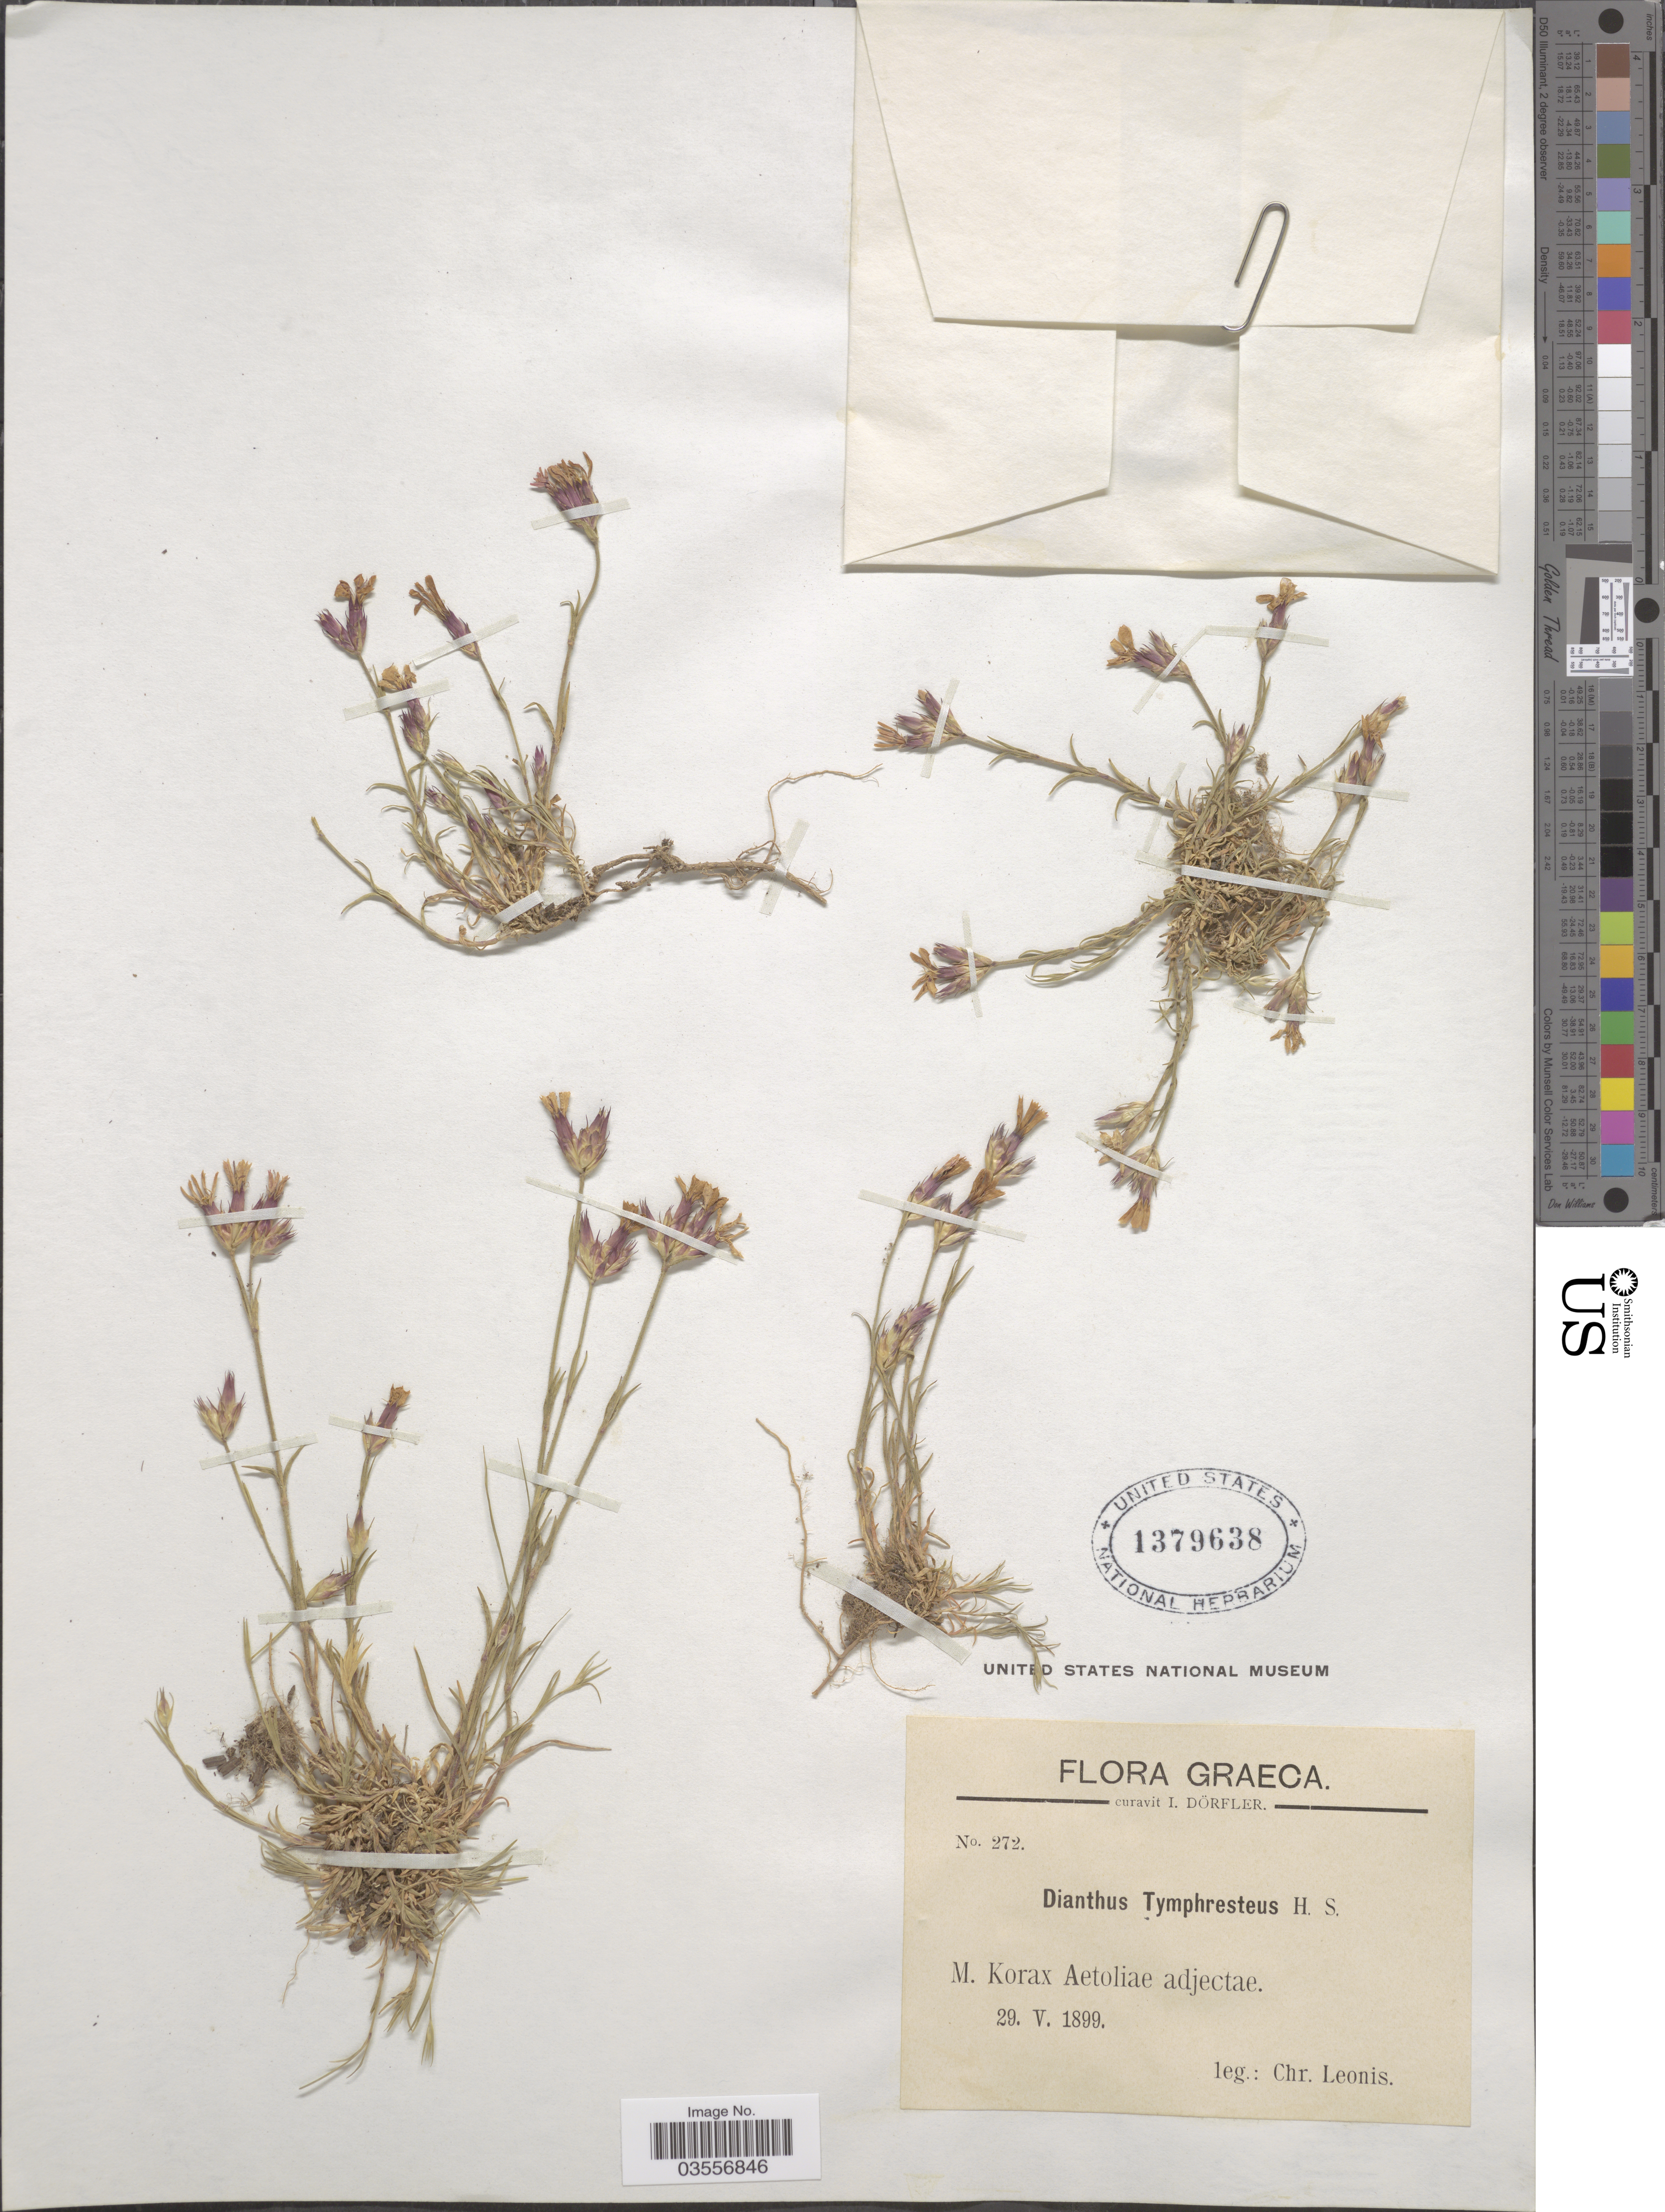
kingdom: Plantae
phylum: Tracheophyta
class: Magnoliopsida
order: Caryophyllales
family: Caryophyllaceae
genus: Dianthus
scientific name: Dianthus tymphresteus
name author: (Boiss. & Spruner) Heldr. & Sart. ex Boiss.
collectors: C. Leonis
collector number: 272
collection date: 1899-05-29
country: Greece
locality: Graeca. M. Korax Aetoliae adjectae.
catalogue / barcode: US 1379638